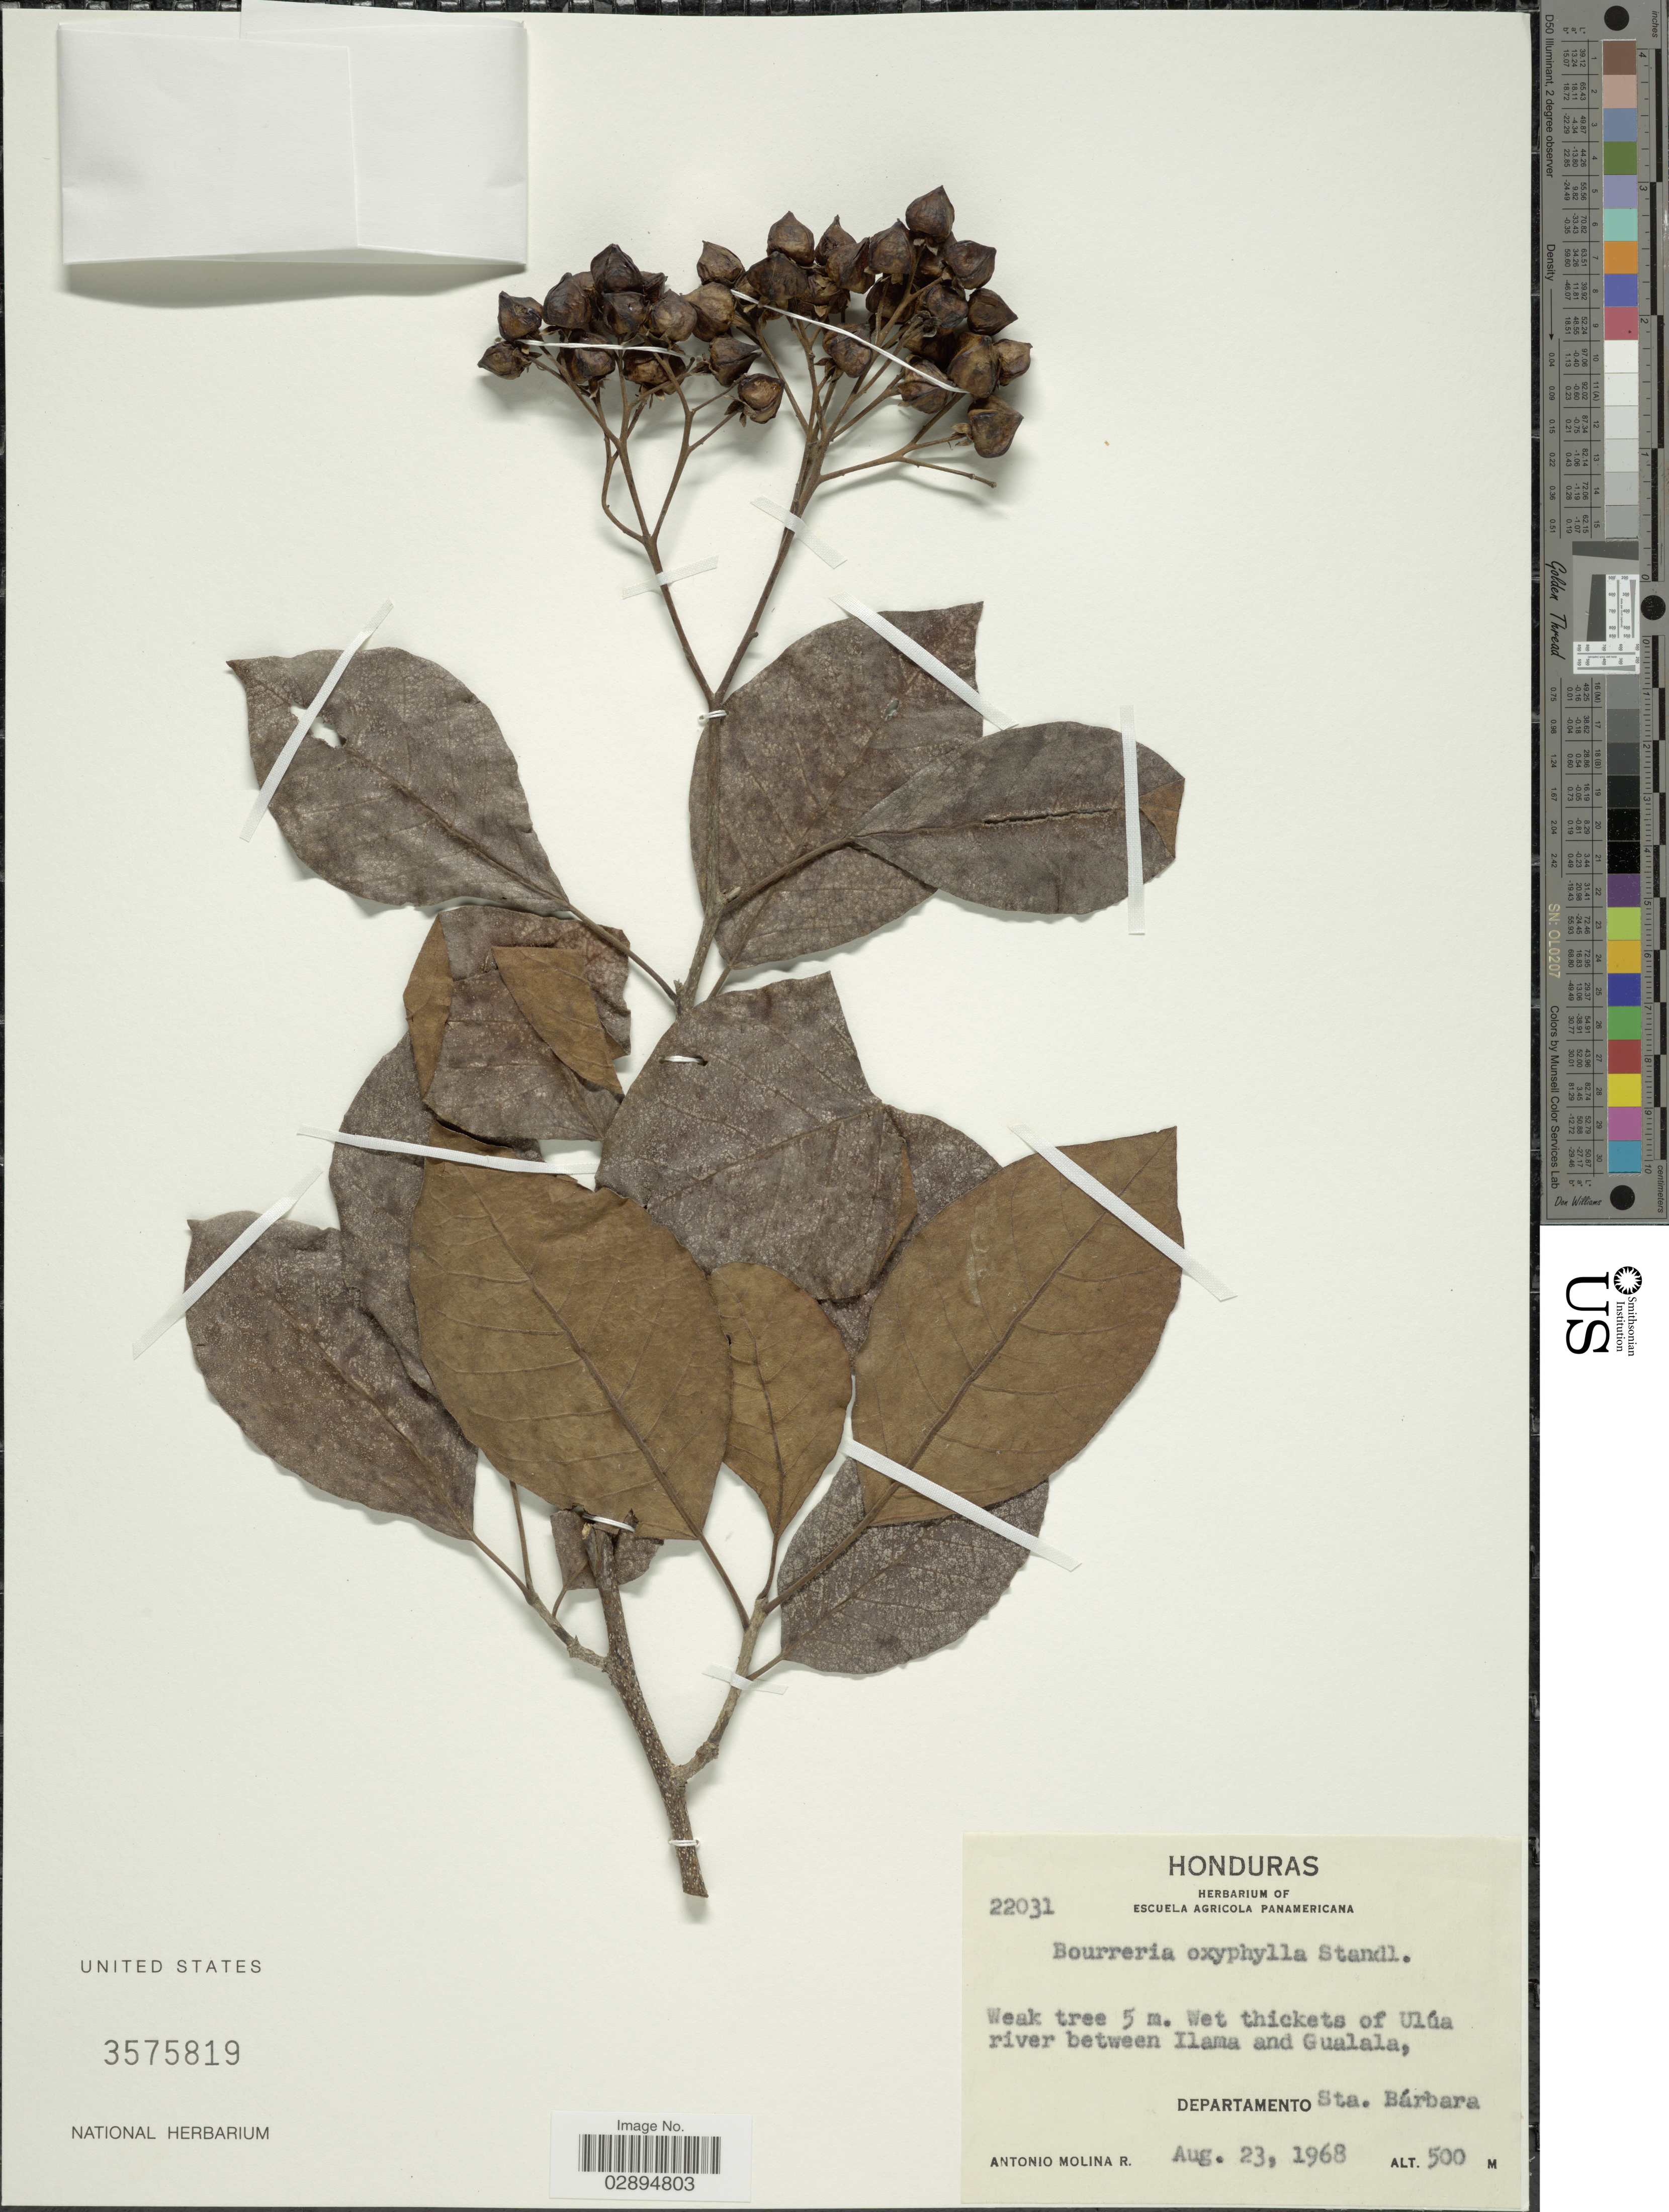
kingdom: Plantae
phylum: Tracheophyta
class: Magnoliopsida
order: Boraginales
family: Ehretiaceae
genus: Bourreria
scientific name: Bourreria oxyphylla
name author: Standl.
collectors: A. Molina R.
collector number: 22031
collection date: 1968-08-23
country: Honduras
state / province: Santa Bárbara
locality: Wet thickets of Ulúa river between Ilama and Gualala. Departamento Sta. Bárbara.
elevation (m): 500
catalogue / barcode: US 3575819